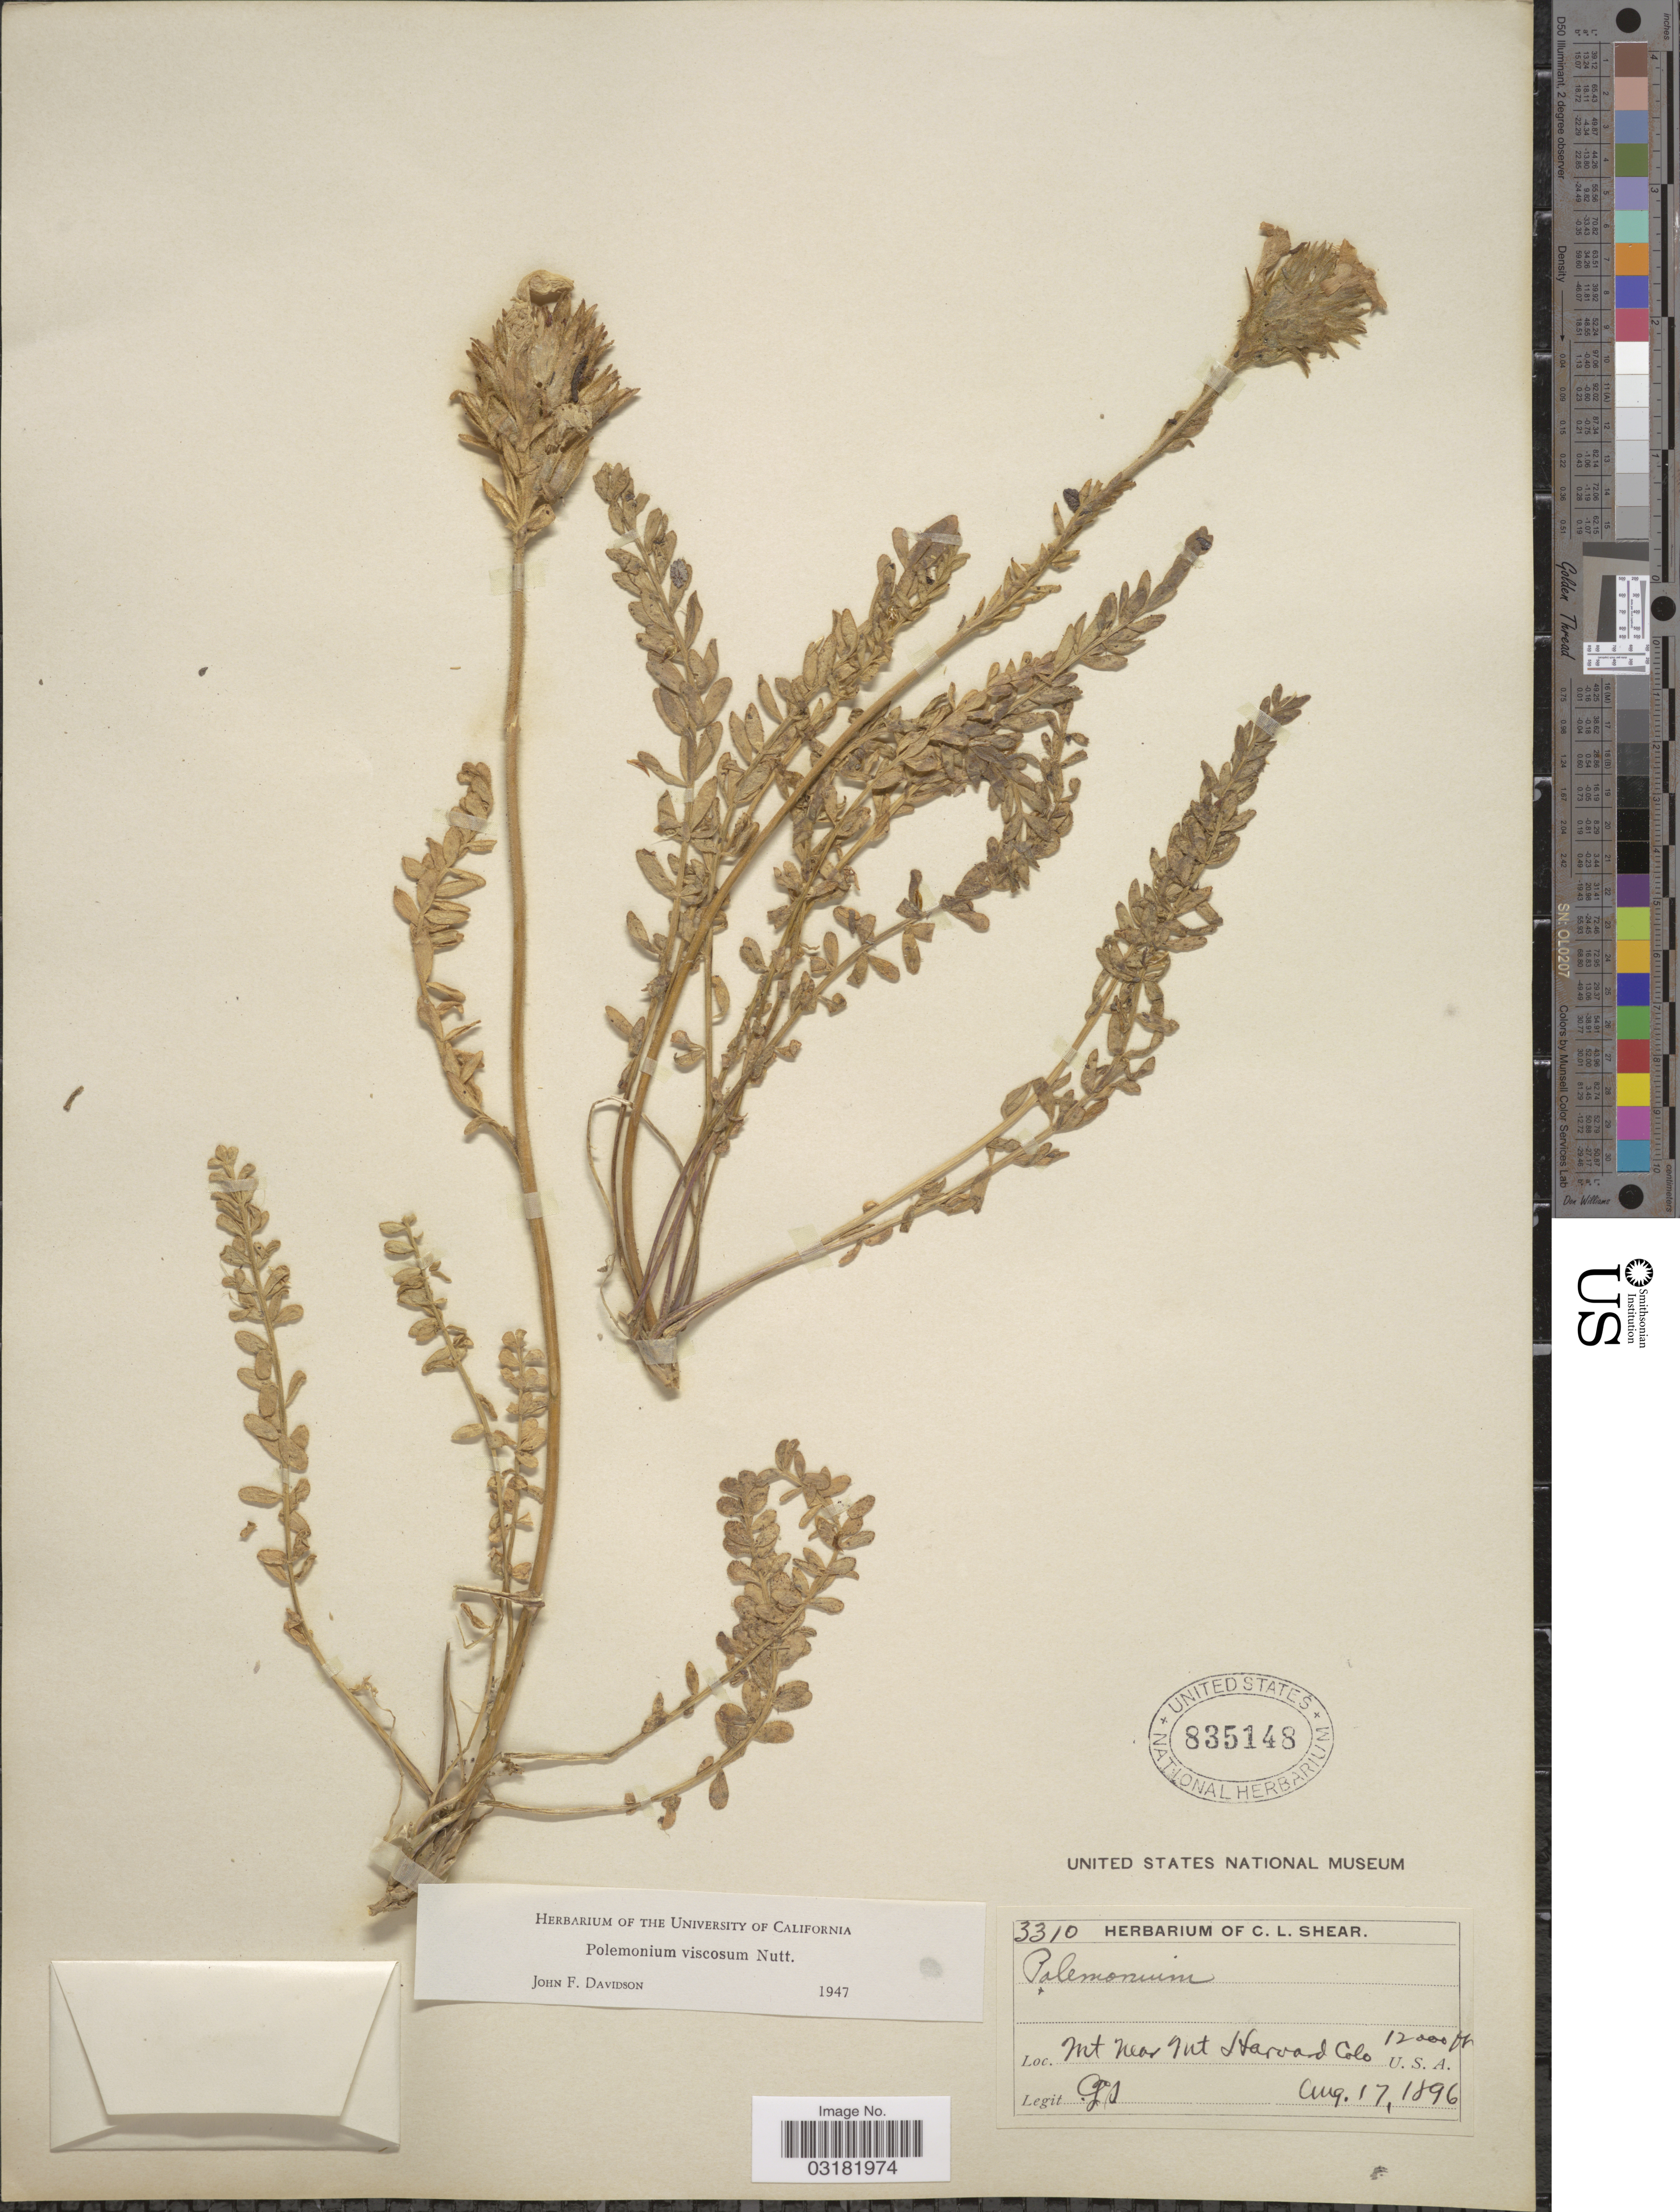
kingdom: Plantae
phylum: Tracheophyta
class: Magnoliopsida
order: Ericales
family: Polemoniaceae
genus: Polemonium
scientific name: Polemonium viscosum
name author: Nutt.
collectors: C. L. Shear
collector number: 3310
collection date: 1896-08-17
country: United States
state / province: Colorado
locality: Mt Near Mt Havard, Colo.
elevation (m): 3658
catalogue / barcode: US 835148